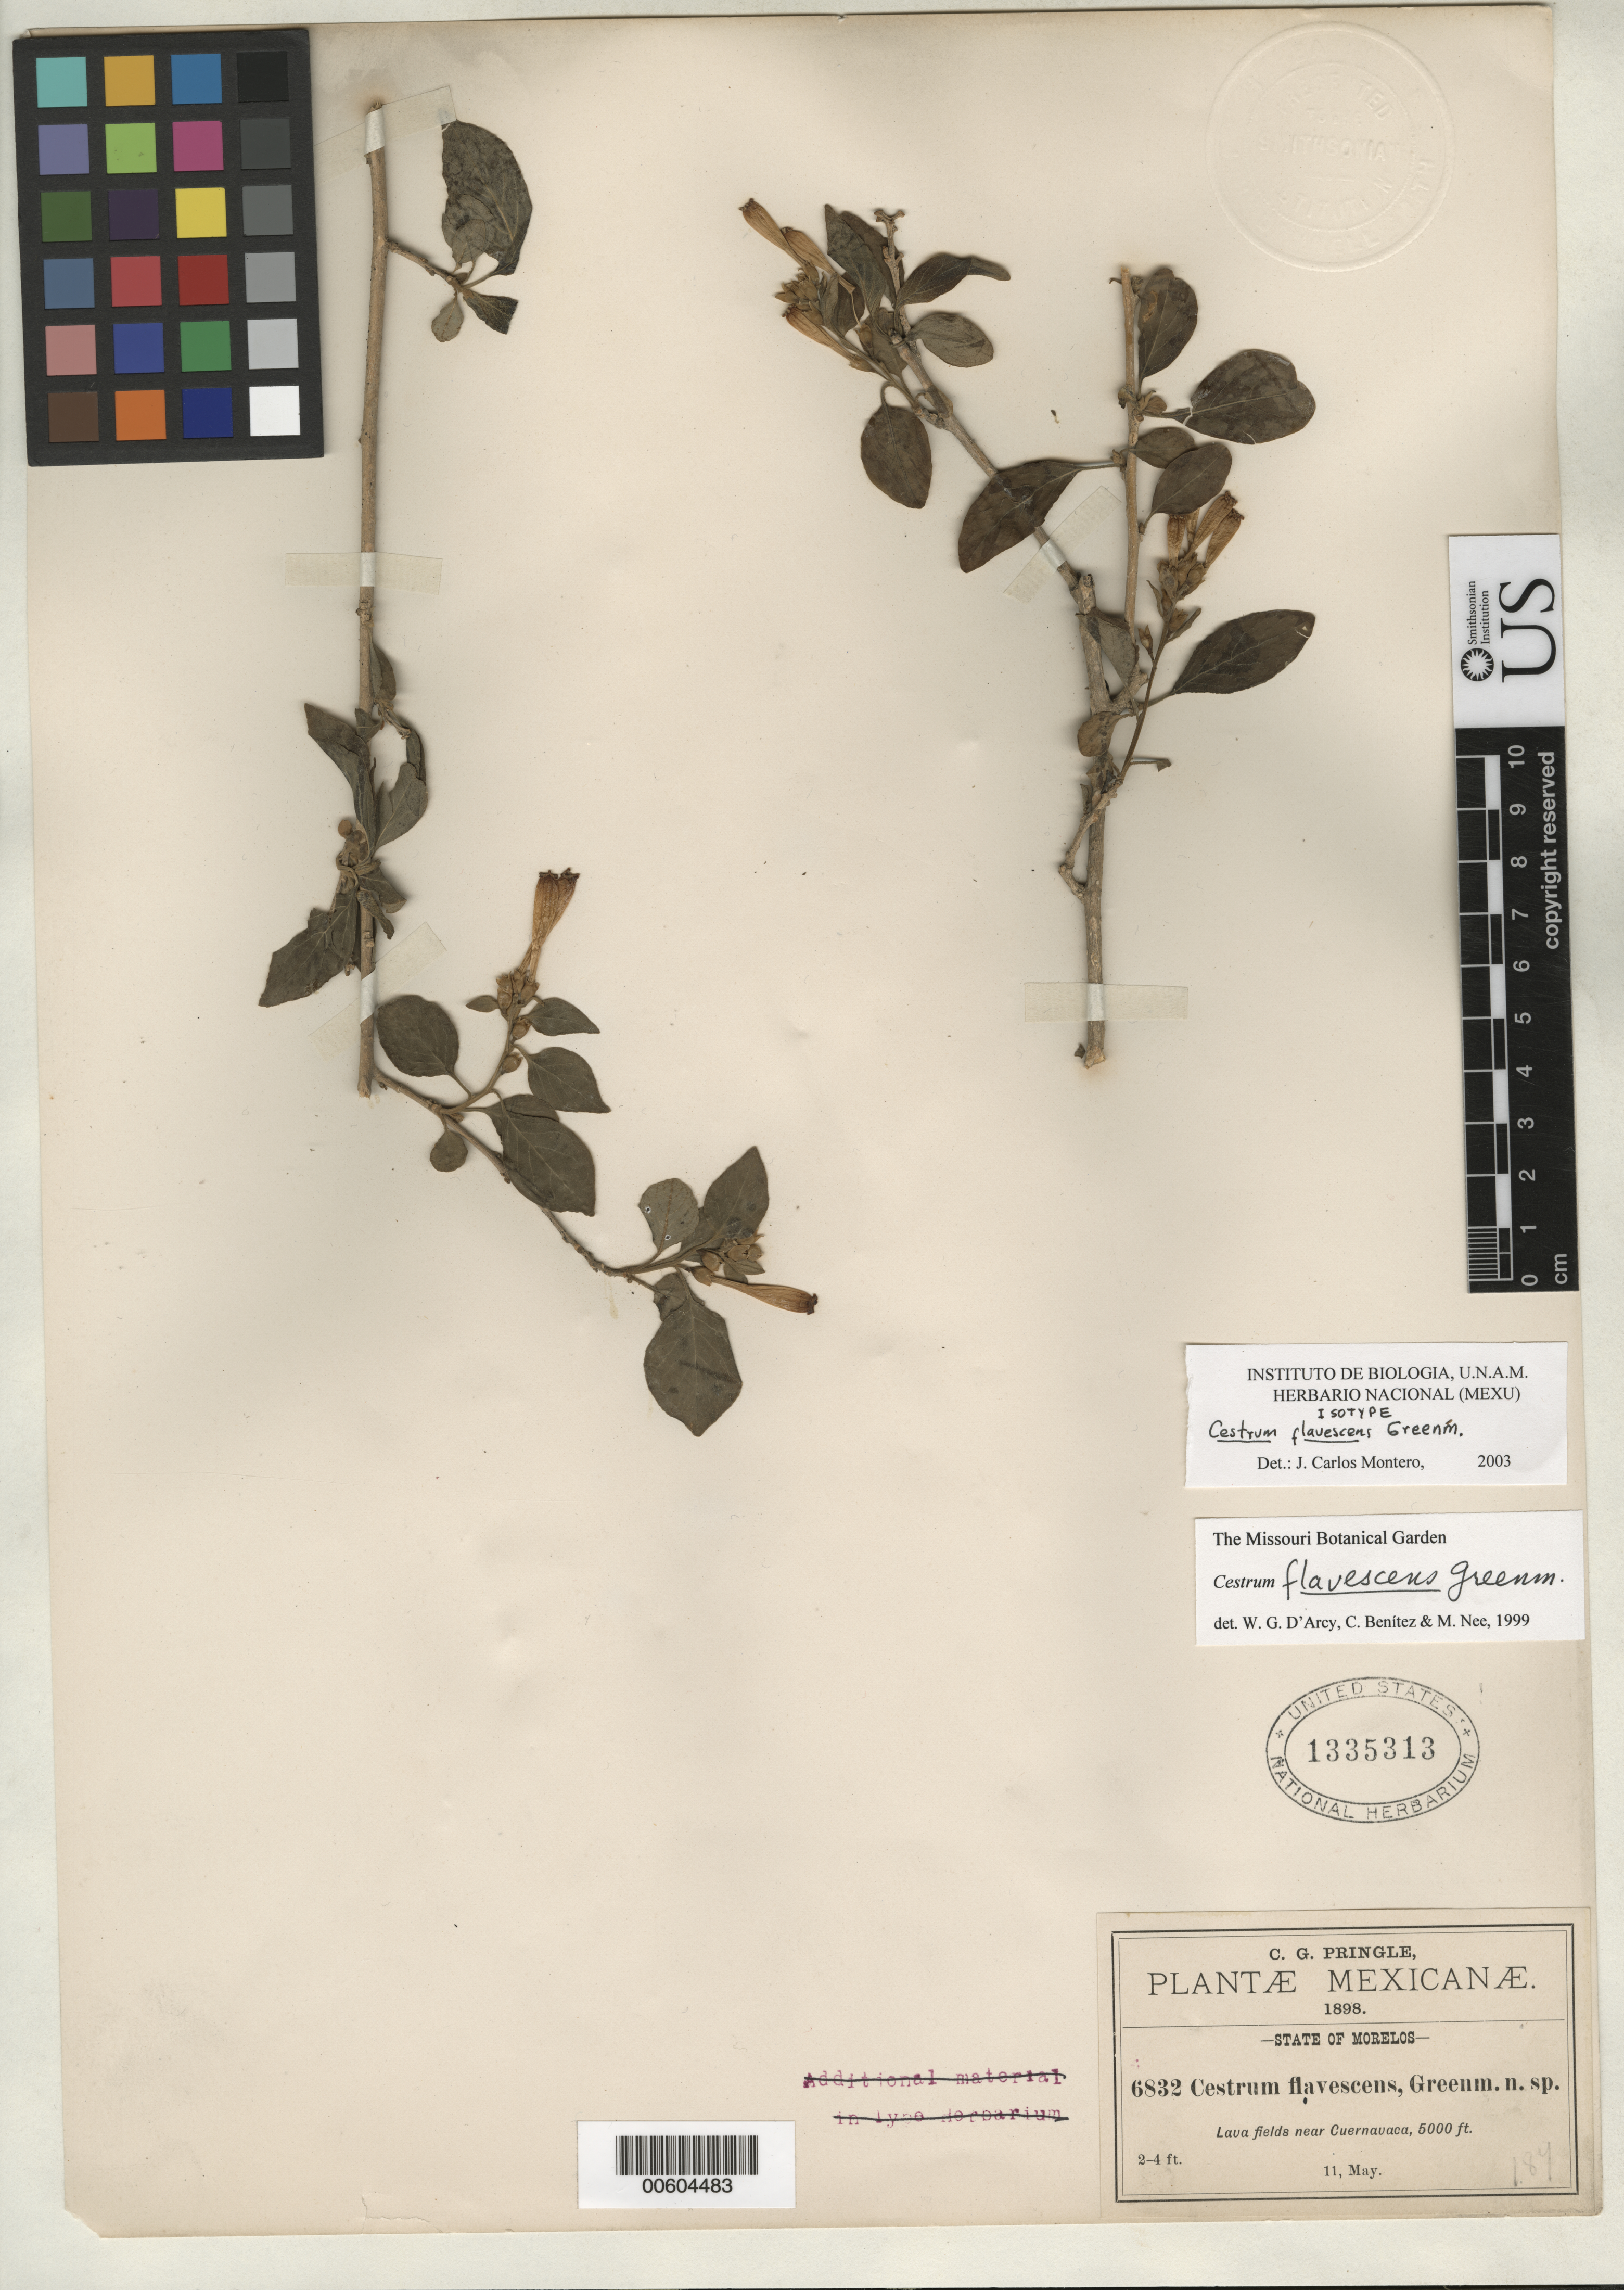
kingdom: Plantae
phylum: Tracheophyta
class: Magnoliopsida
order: Solanales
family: Solanaceae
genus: Cestrum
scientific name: Cestrum flavescens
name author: Greenm.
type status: Isotype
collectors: C. G. Pringle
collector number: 6832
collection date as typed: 11 May 1898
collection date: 1898-05-11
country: Mexico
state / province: Morelos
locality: Cuernavaca.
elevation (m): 1524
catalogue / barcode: US 1335313